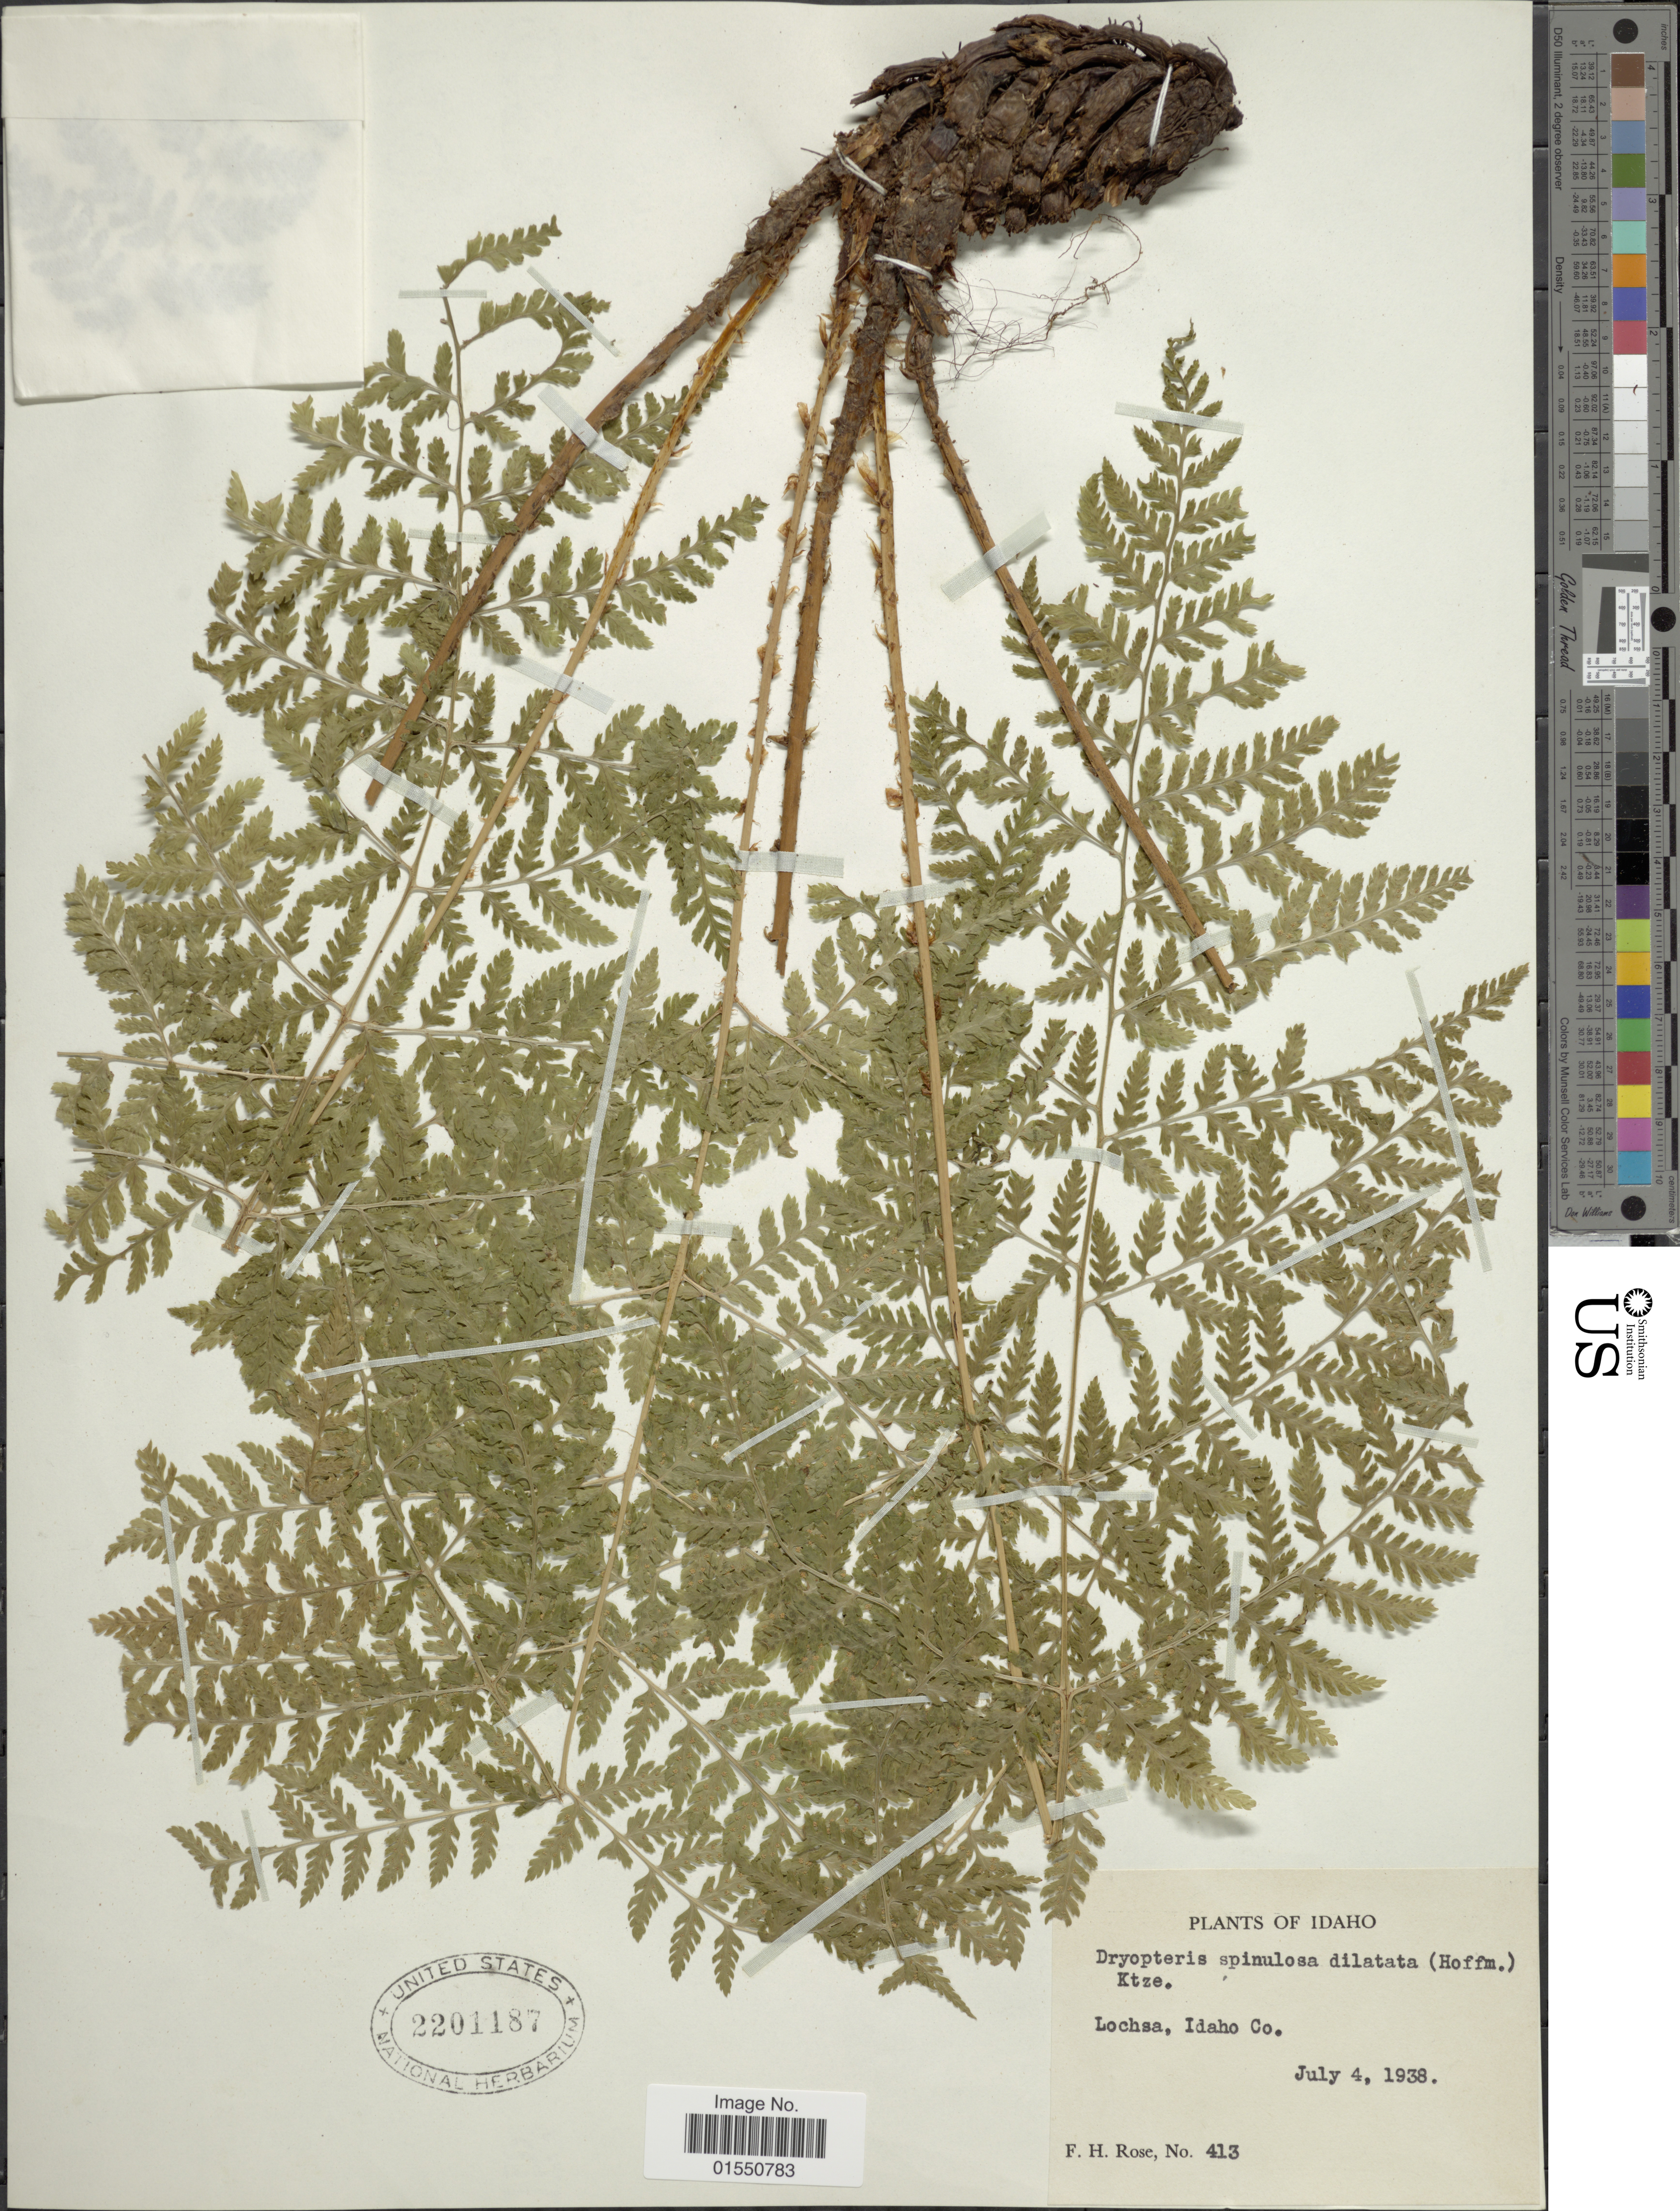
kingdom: Plantae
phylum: Tracheophyta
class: Polypodiopsida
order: Polypodiales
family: Dryopteridaceae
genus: Dryopteris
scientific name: Dryopteris expansa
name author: (C. Presl) Fraser-Jenk. & Jermy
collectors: F. H. Rose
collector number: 413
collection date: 1938-07-04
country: United States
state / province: Idaho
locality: Lochsa, Idaho Co.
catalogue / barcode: US 2201187